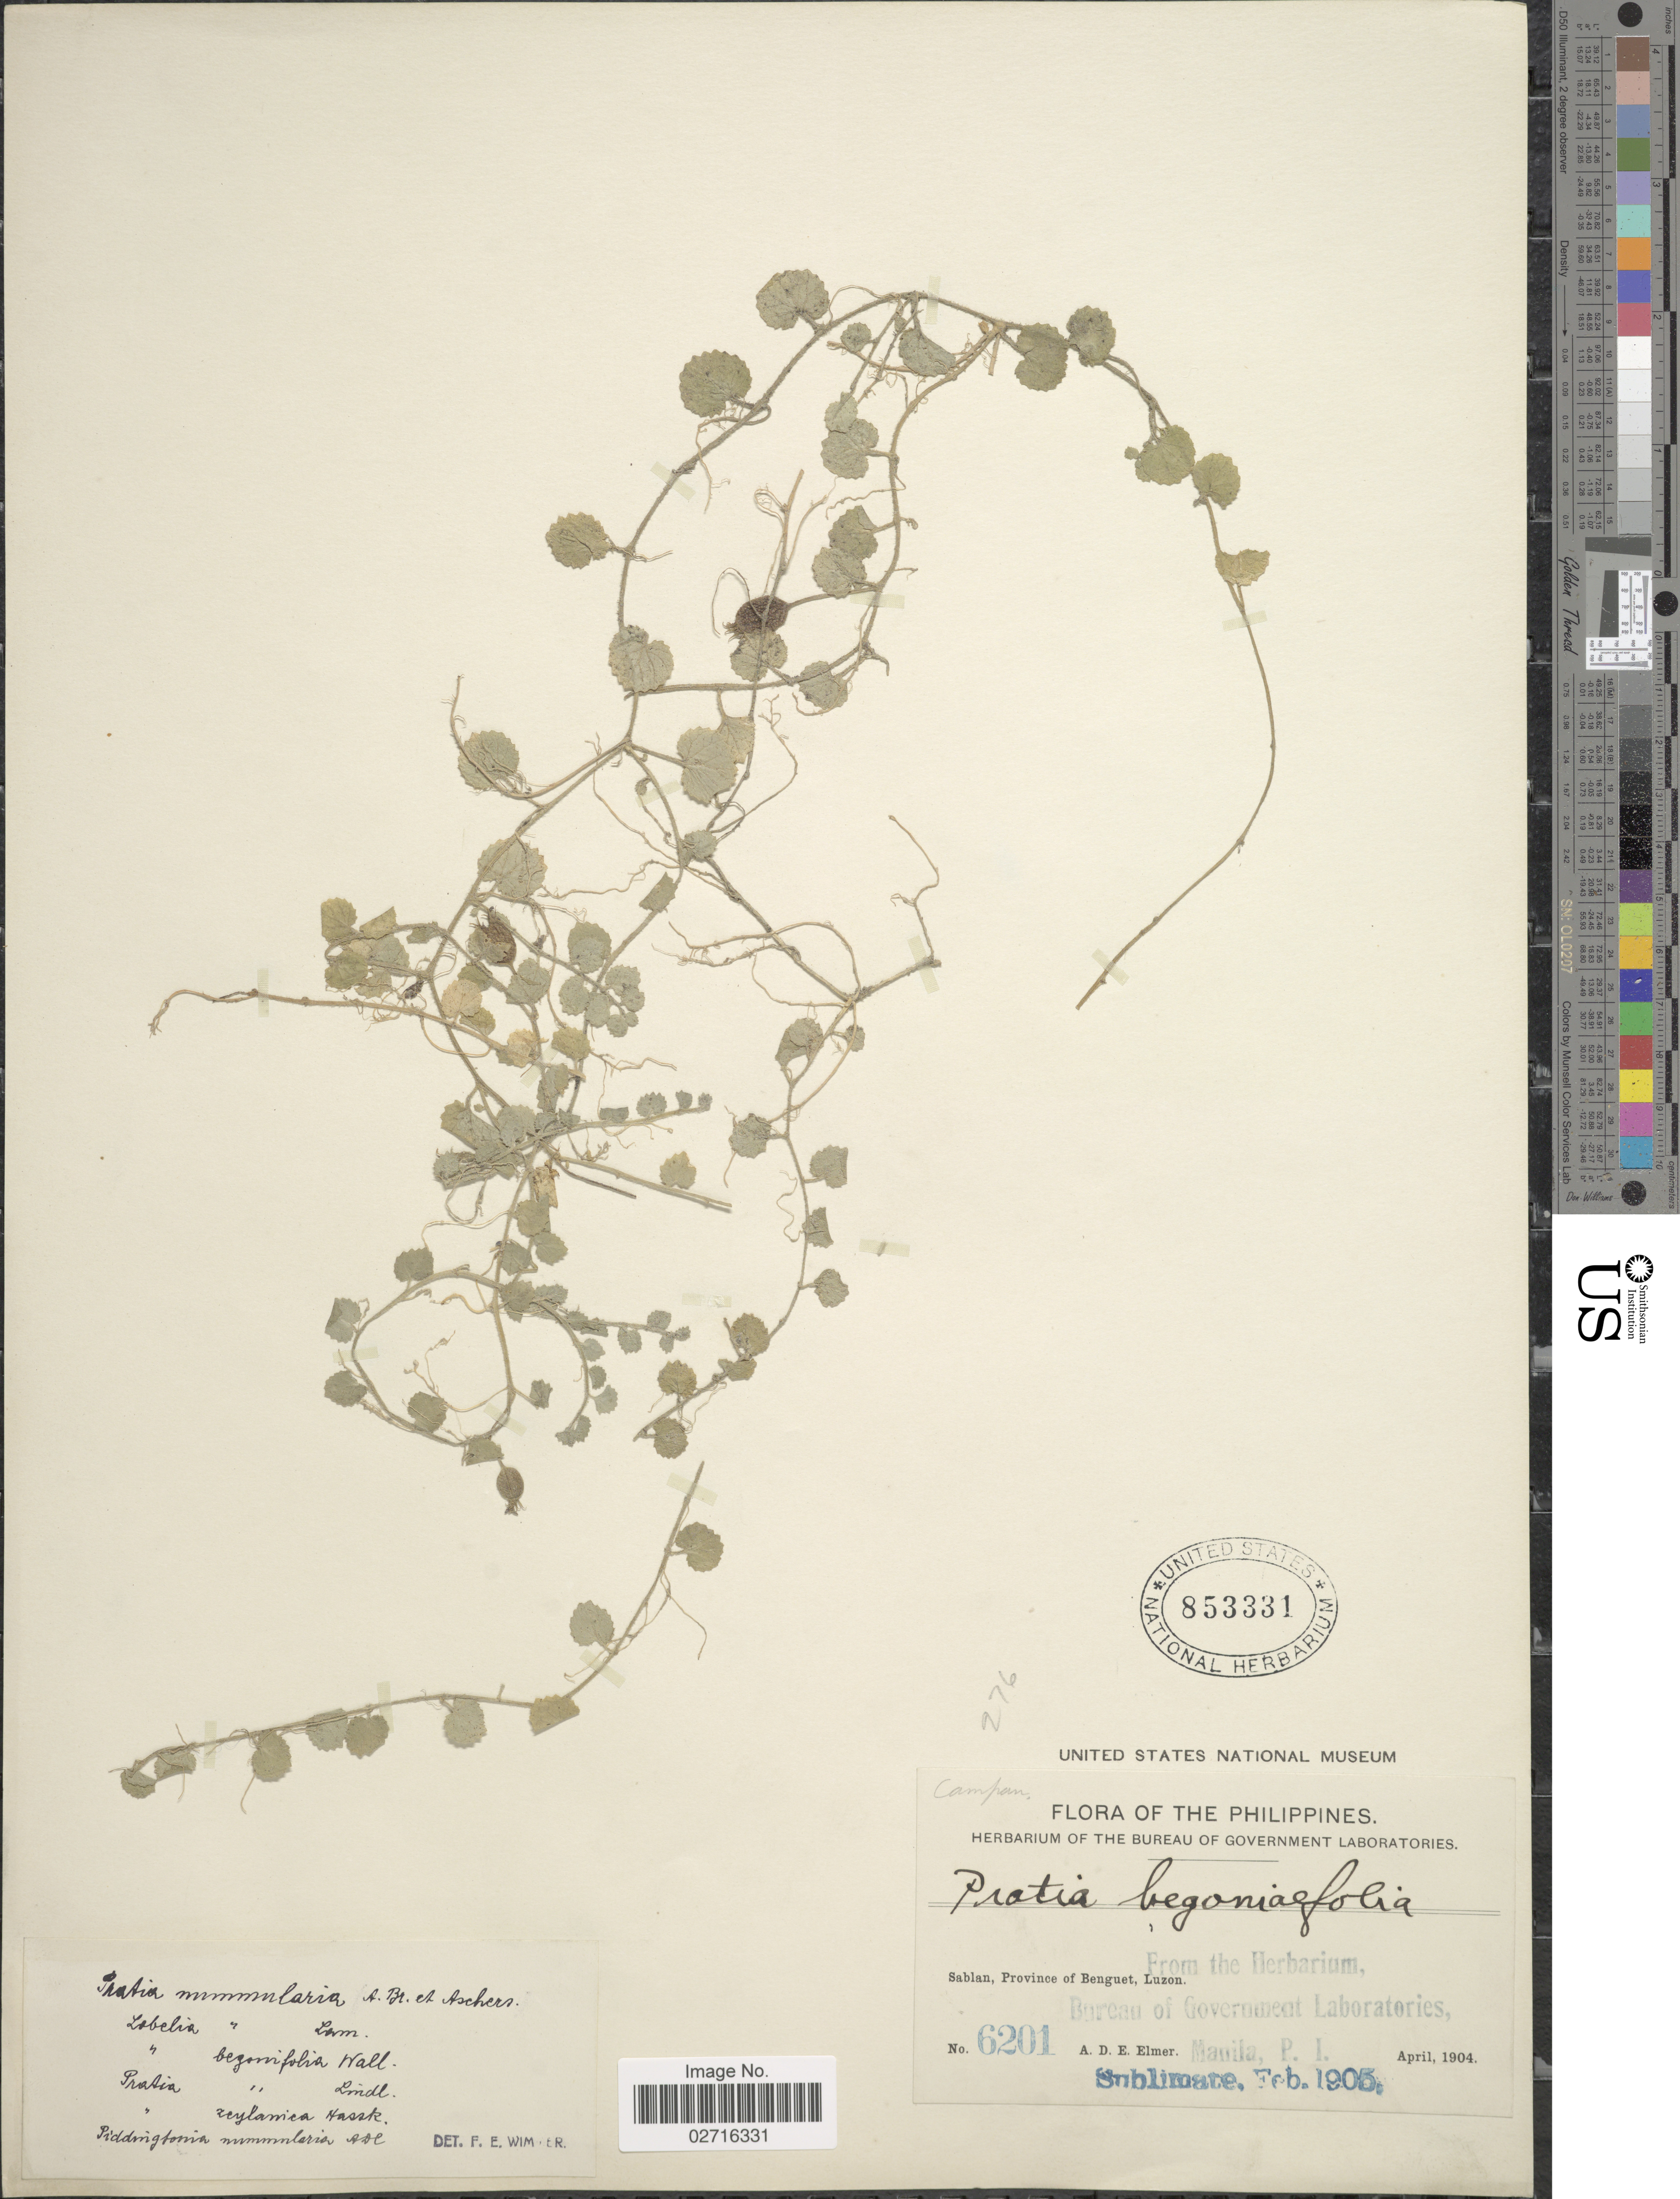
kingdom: Plantae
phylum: Tracheophyta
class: Magnoliopsida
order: Asterales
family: Campanulaceae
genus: Pratia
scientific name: Pratia nummularia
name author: (Lam.) A. Braun & Asch.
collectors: A. D. E. Elmer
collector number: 6201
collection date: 1904-04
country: Philippines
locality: Sablan, Province of Benguet, Luzon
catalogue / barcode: US 853331